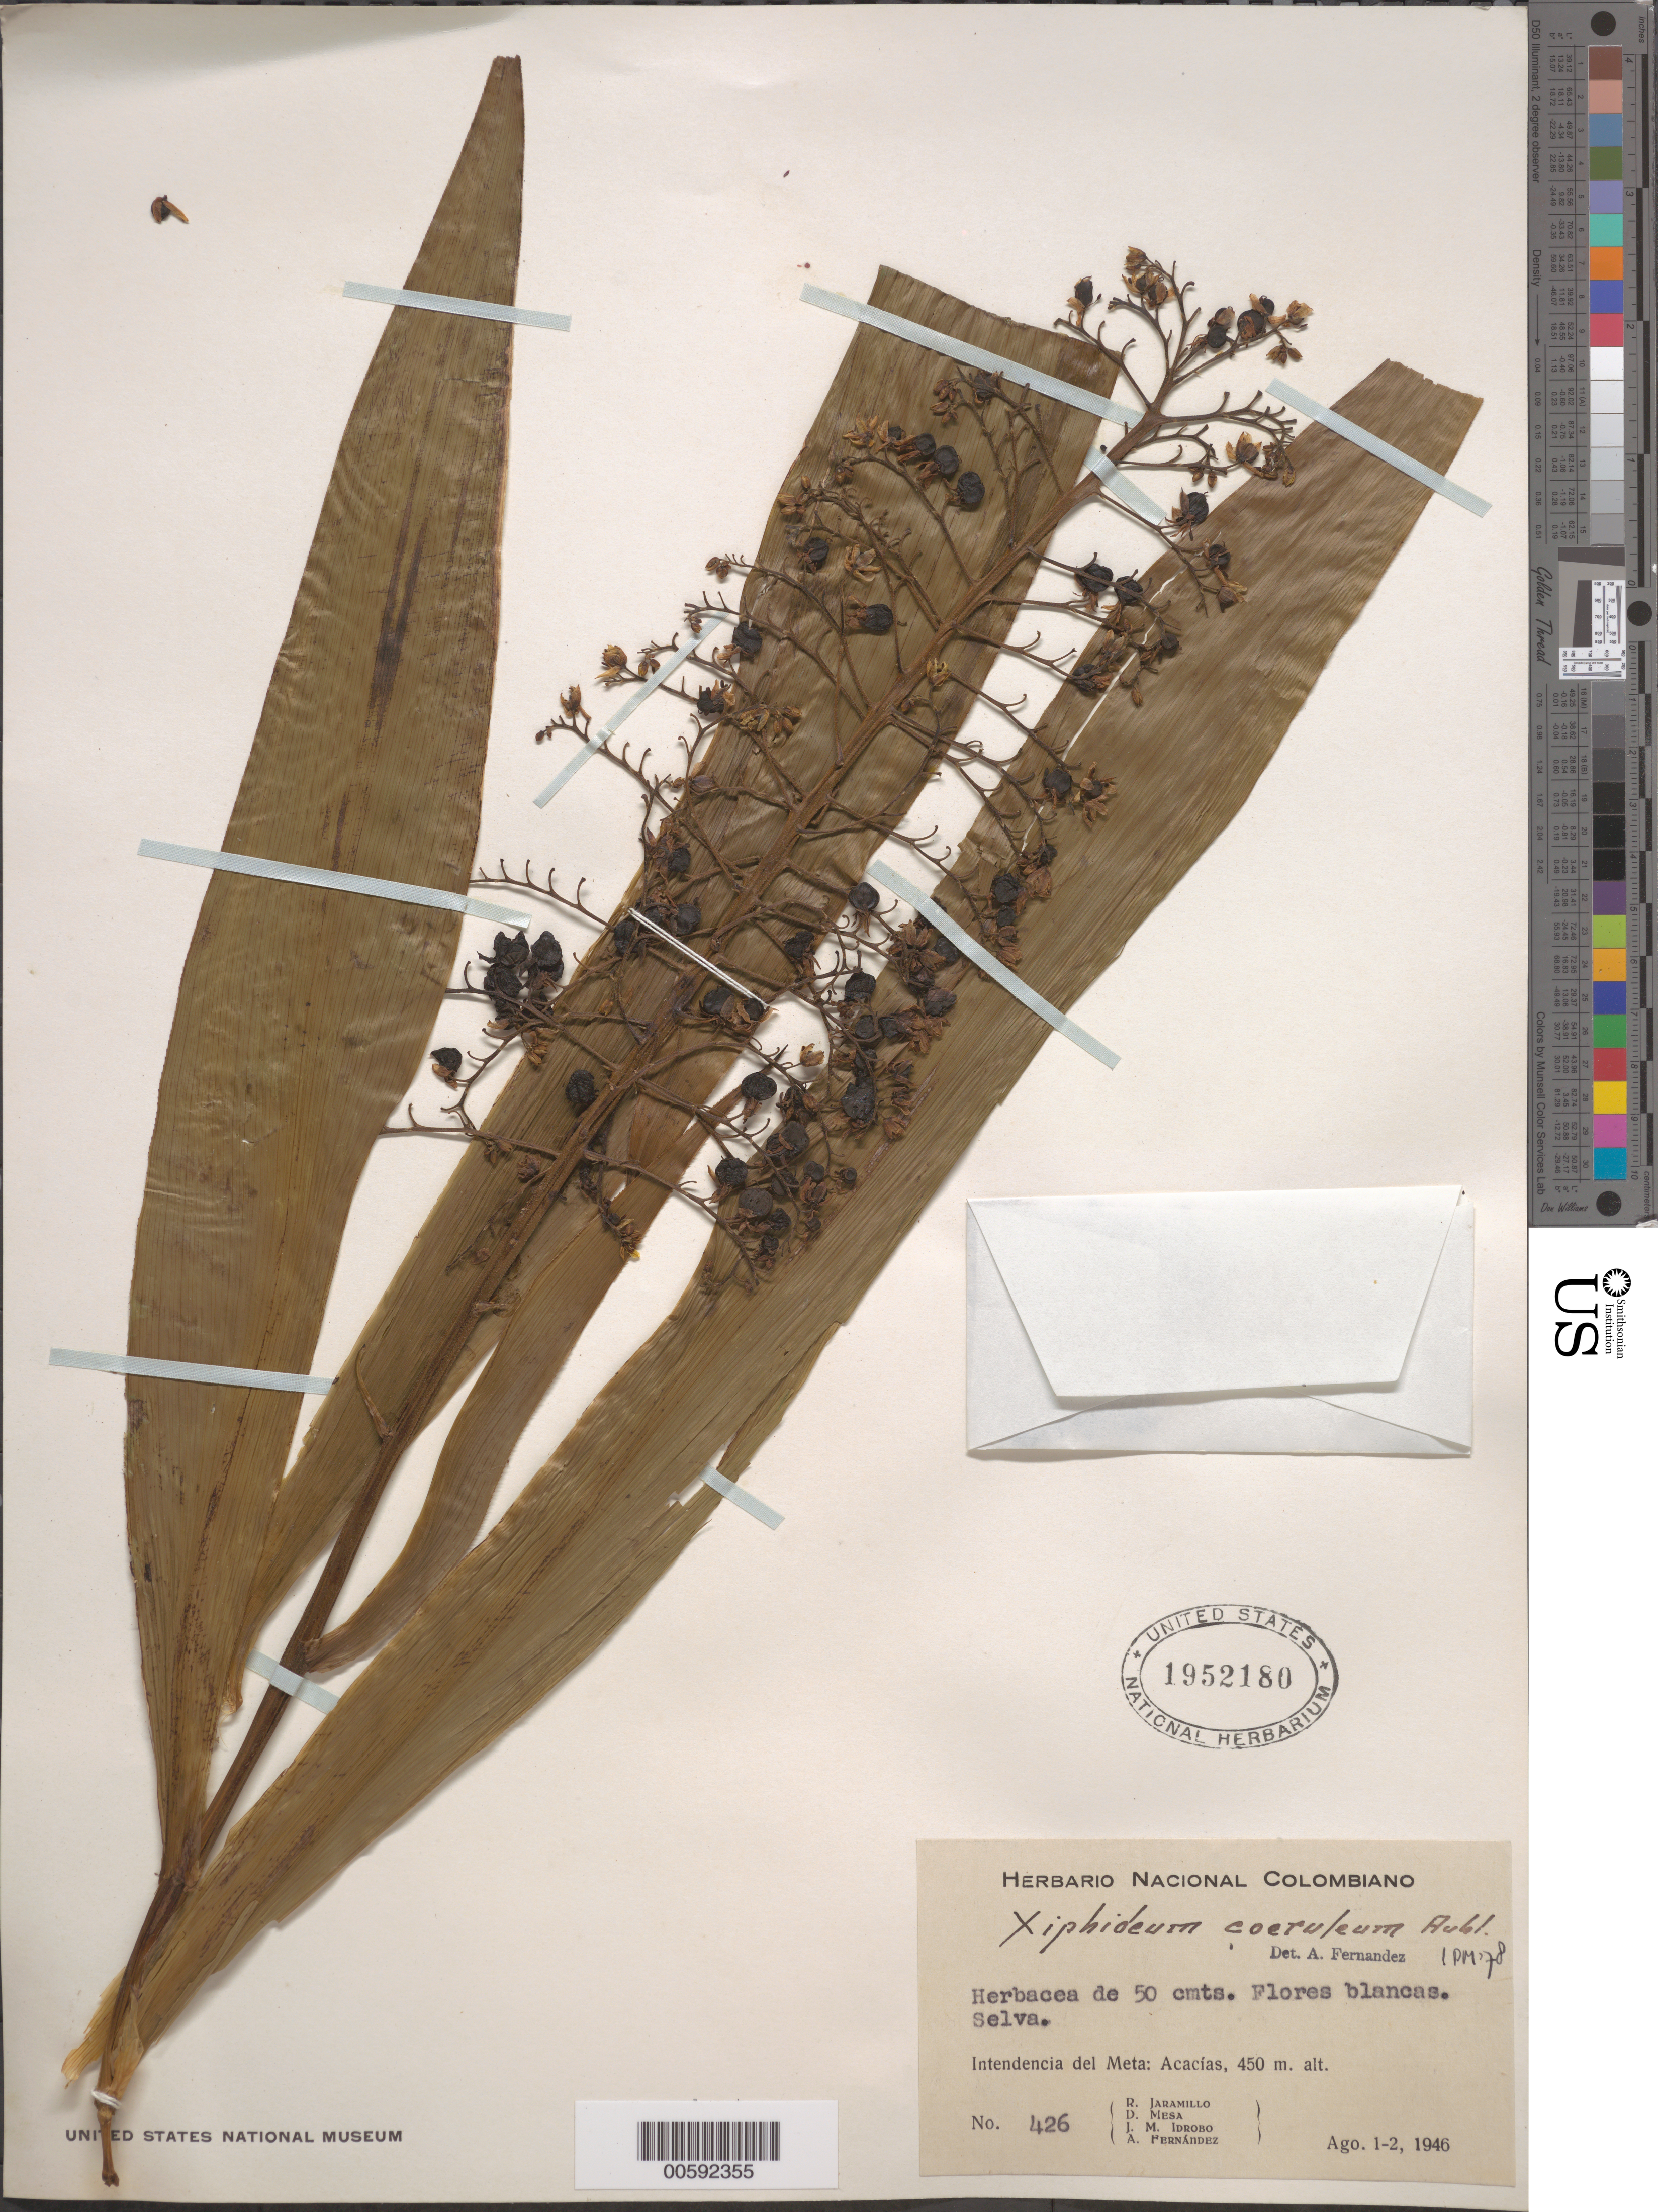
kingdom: Plantae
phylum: Tracheophyta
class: Liliopsida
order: Commelinales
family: Haemodoraceae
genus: Xiphidium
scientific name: Xiphidium caeruleum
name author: Aubl.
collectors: R. Jaramillo M., D. Mesa, J. M. Idrobo & Á. Fernández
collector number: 426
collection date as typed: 01 Aug 1946 to 02 Aug 1946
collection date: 1946-08-01/1946-08-02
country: Colombia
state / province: Meta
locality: Acacias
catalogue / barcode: US 1952180